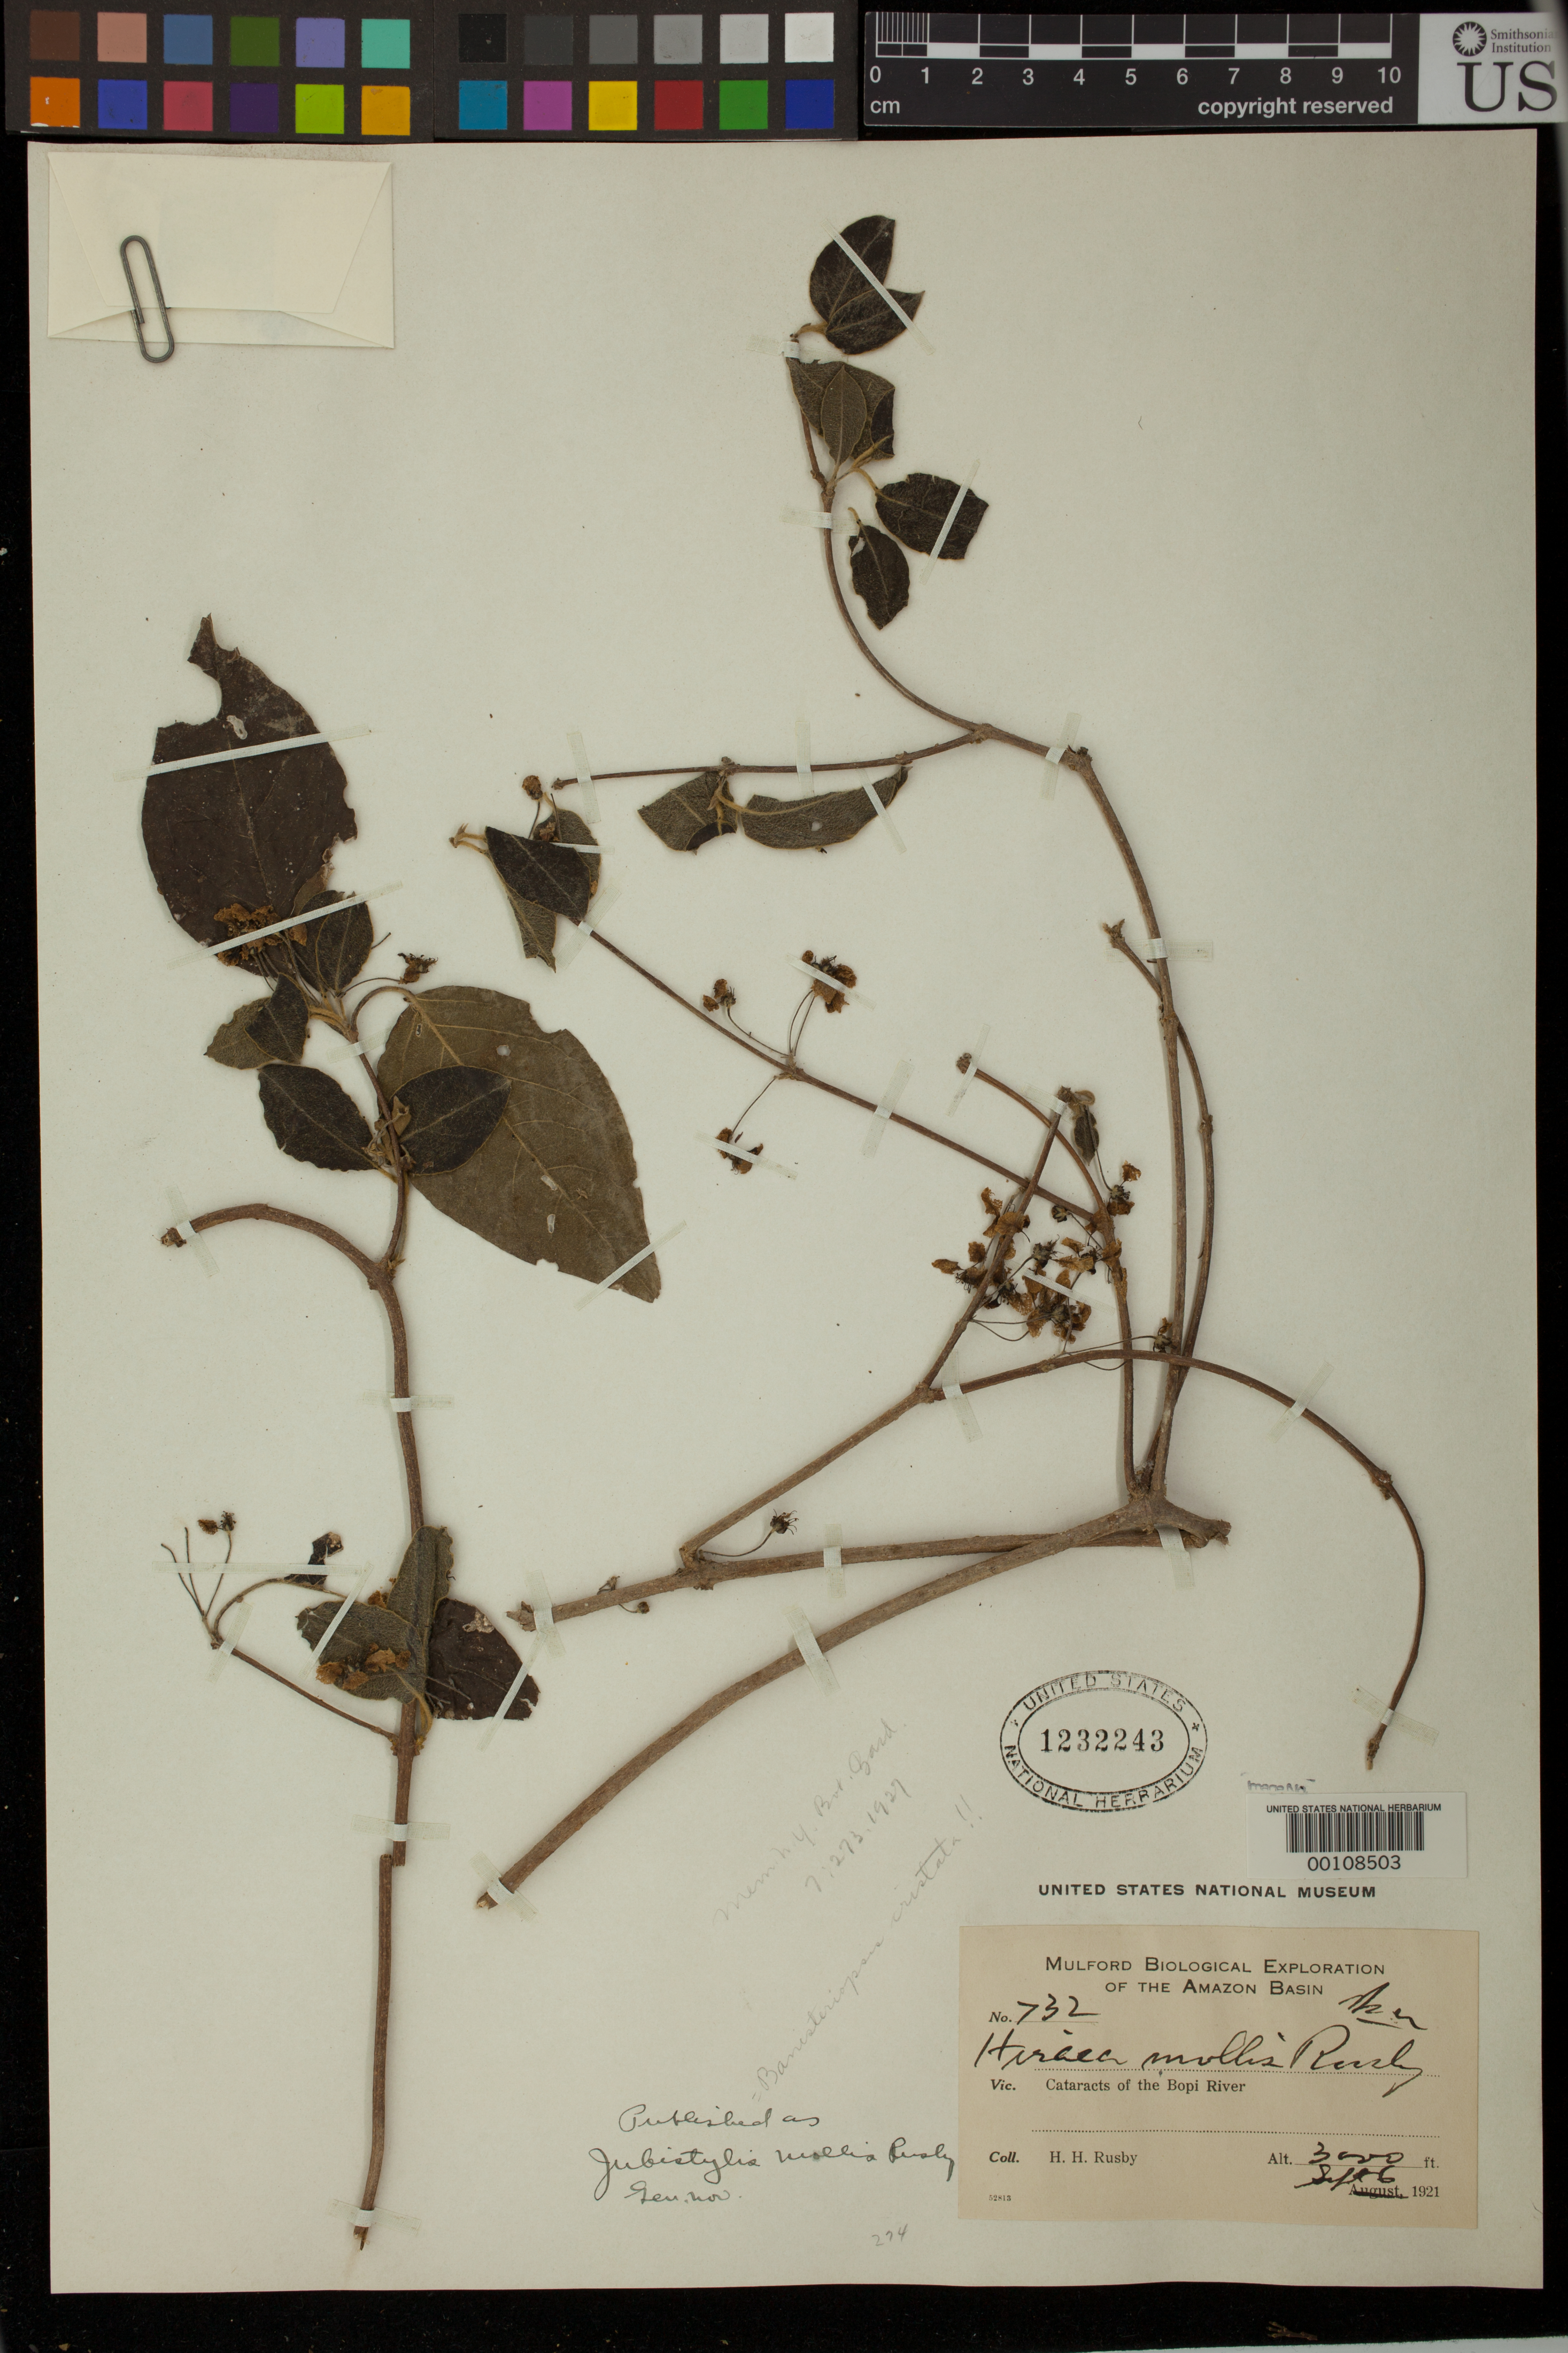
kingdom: Plantae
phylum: Tracheophyta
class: Magnoliopsida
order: Malpighiales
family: Malpighiaceae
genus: Jubistylis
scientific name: Jubistylis mollis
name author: Rusby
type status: Isotype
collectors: H. H. Rusby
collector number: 732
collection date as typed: Sept 6, 1921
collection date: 1921-09-06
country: Bolivia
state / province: La Paz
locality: Cataracts of the Bopi River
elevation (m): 914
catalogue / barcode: US 1232243